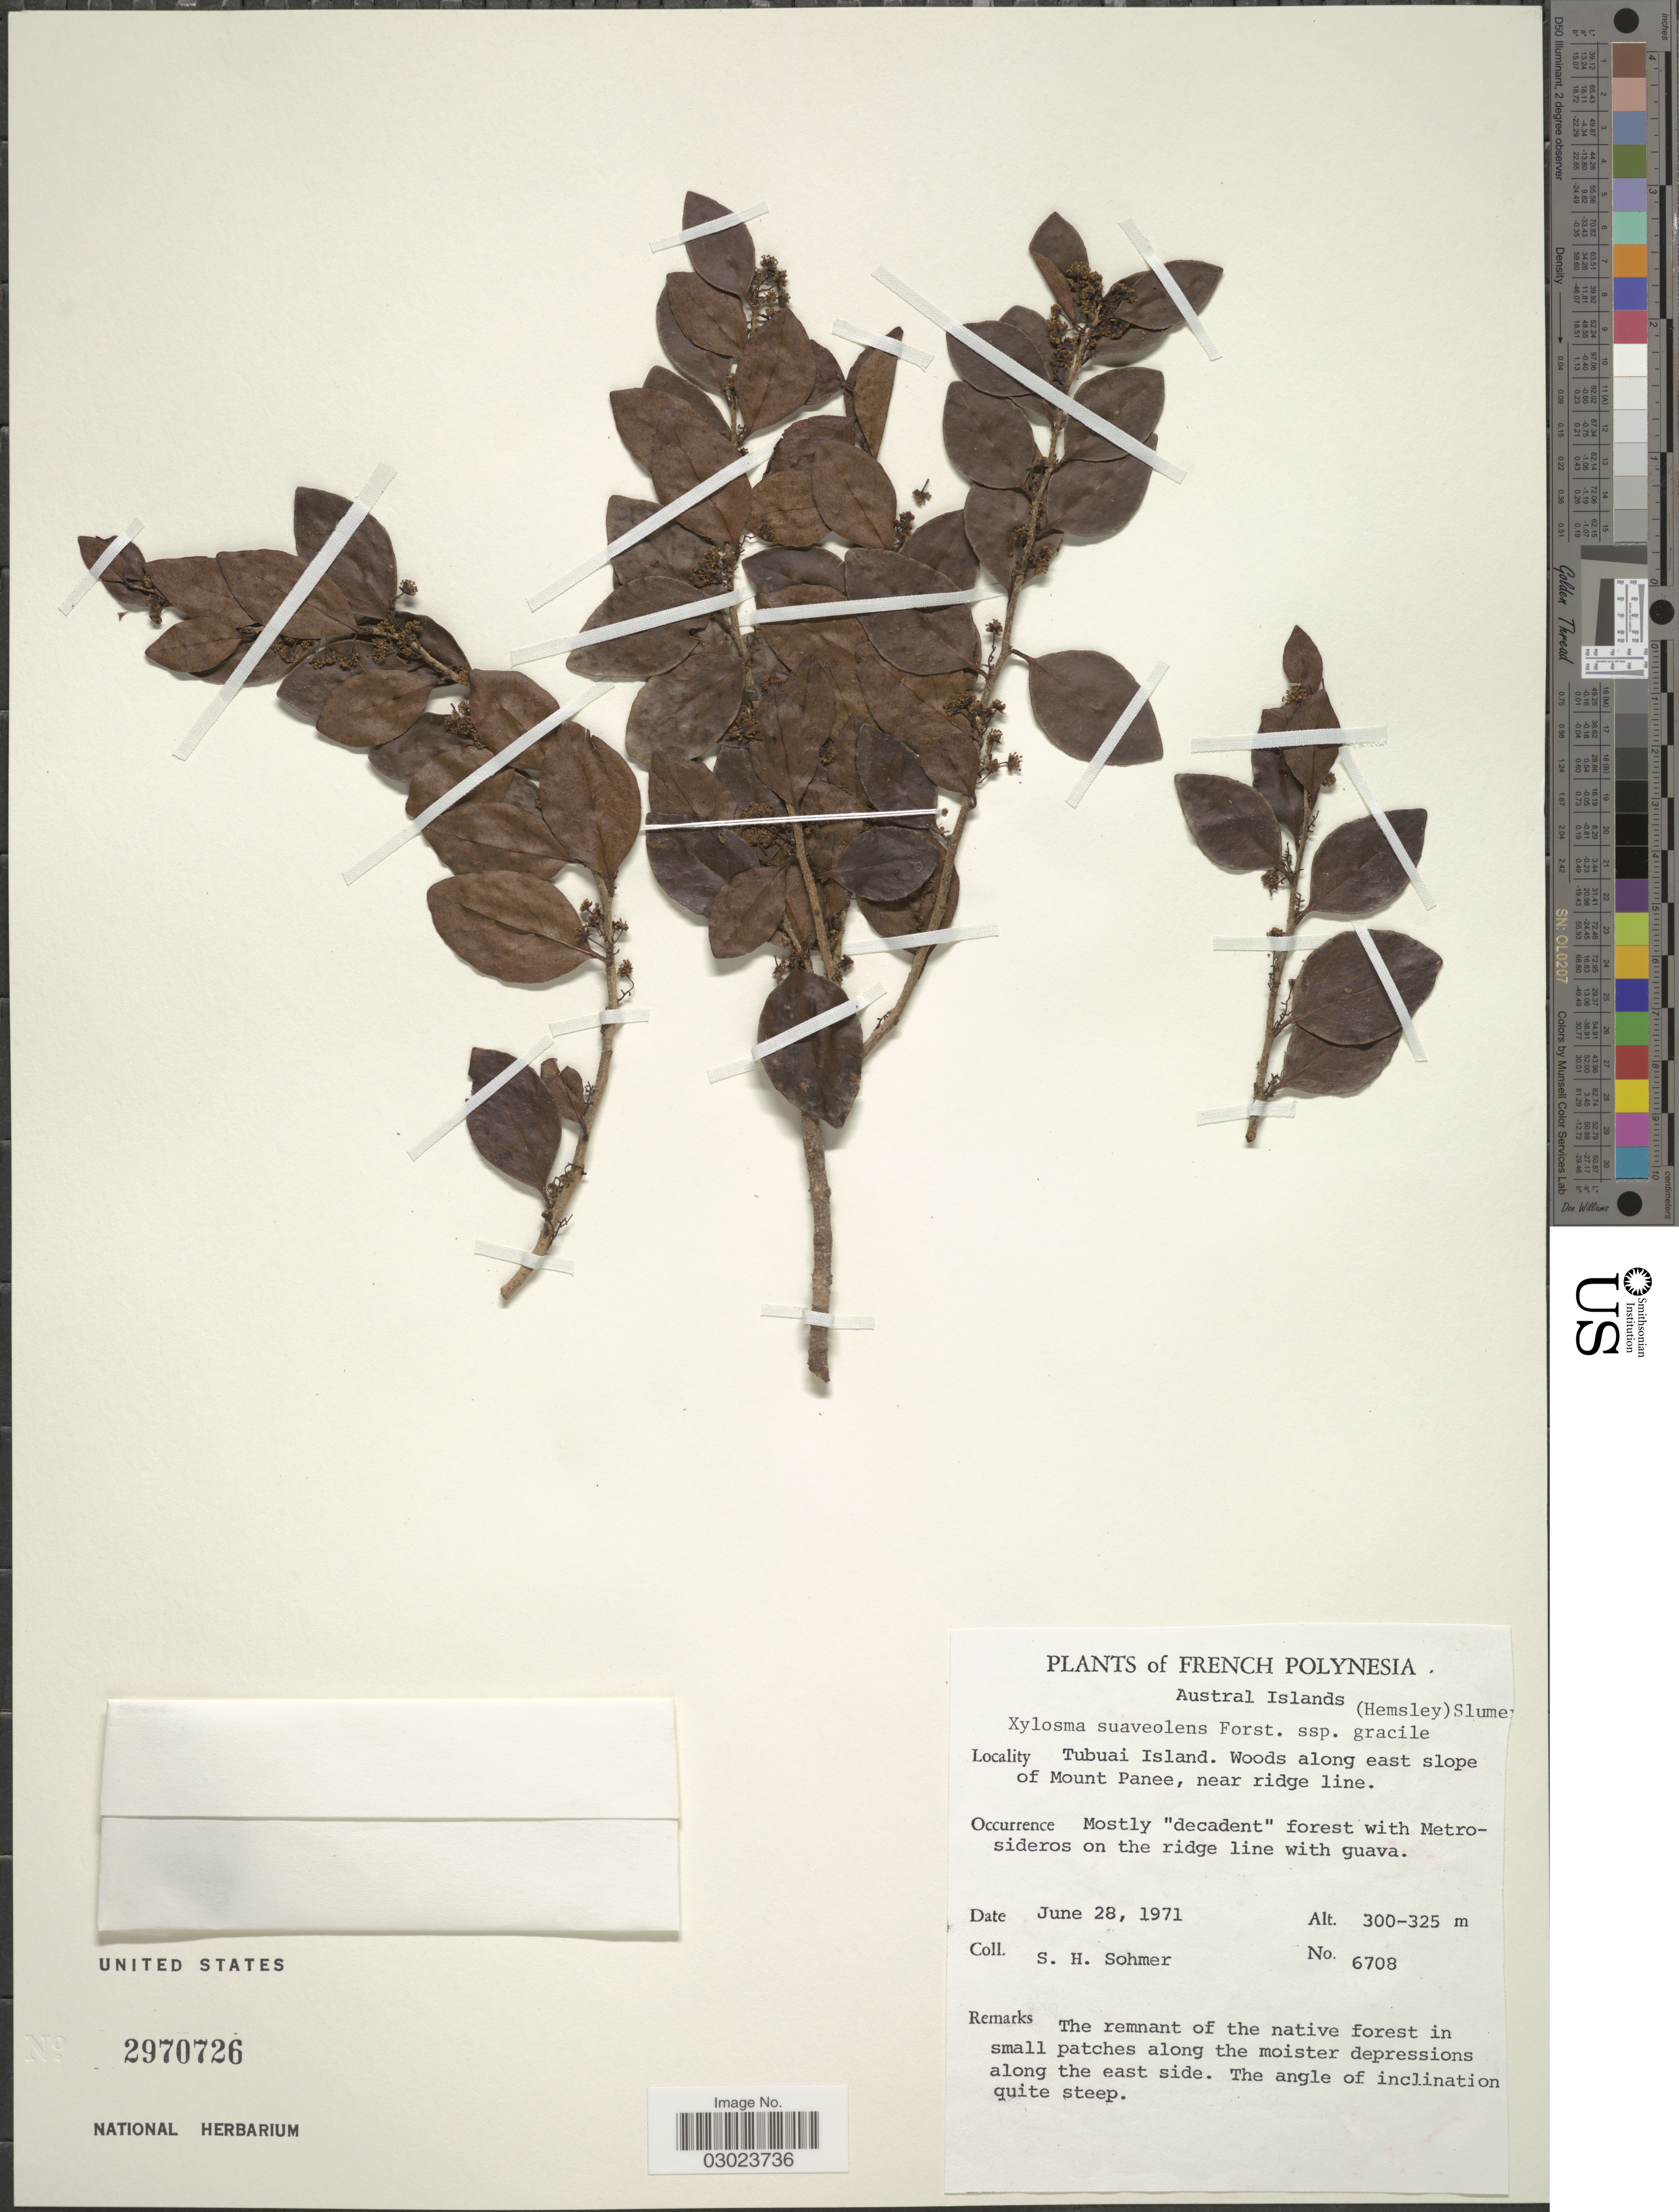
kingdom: Plantae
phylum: Tracheophyta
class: Magnoliopsida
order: Malpighiales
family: Salicaceae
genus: Xylosma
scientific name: Xylosma suaveolens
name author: G. Forst.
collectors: S. H. Sohmer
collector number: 6708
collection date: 1971-06-28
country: French Polynesia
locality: Austral Islands. Tubuai Island. Woods along east slope of Mount Panee, near ridge line.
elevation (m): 300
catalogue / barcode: US 2970726